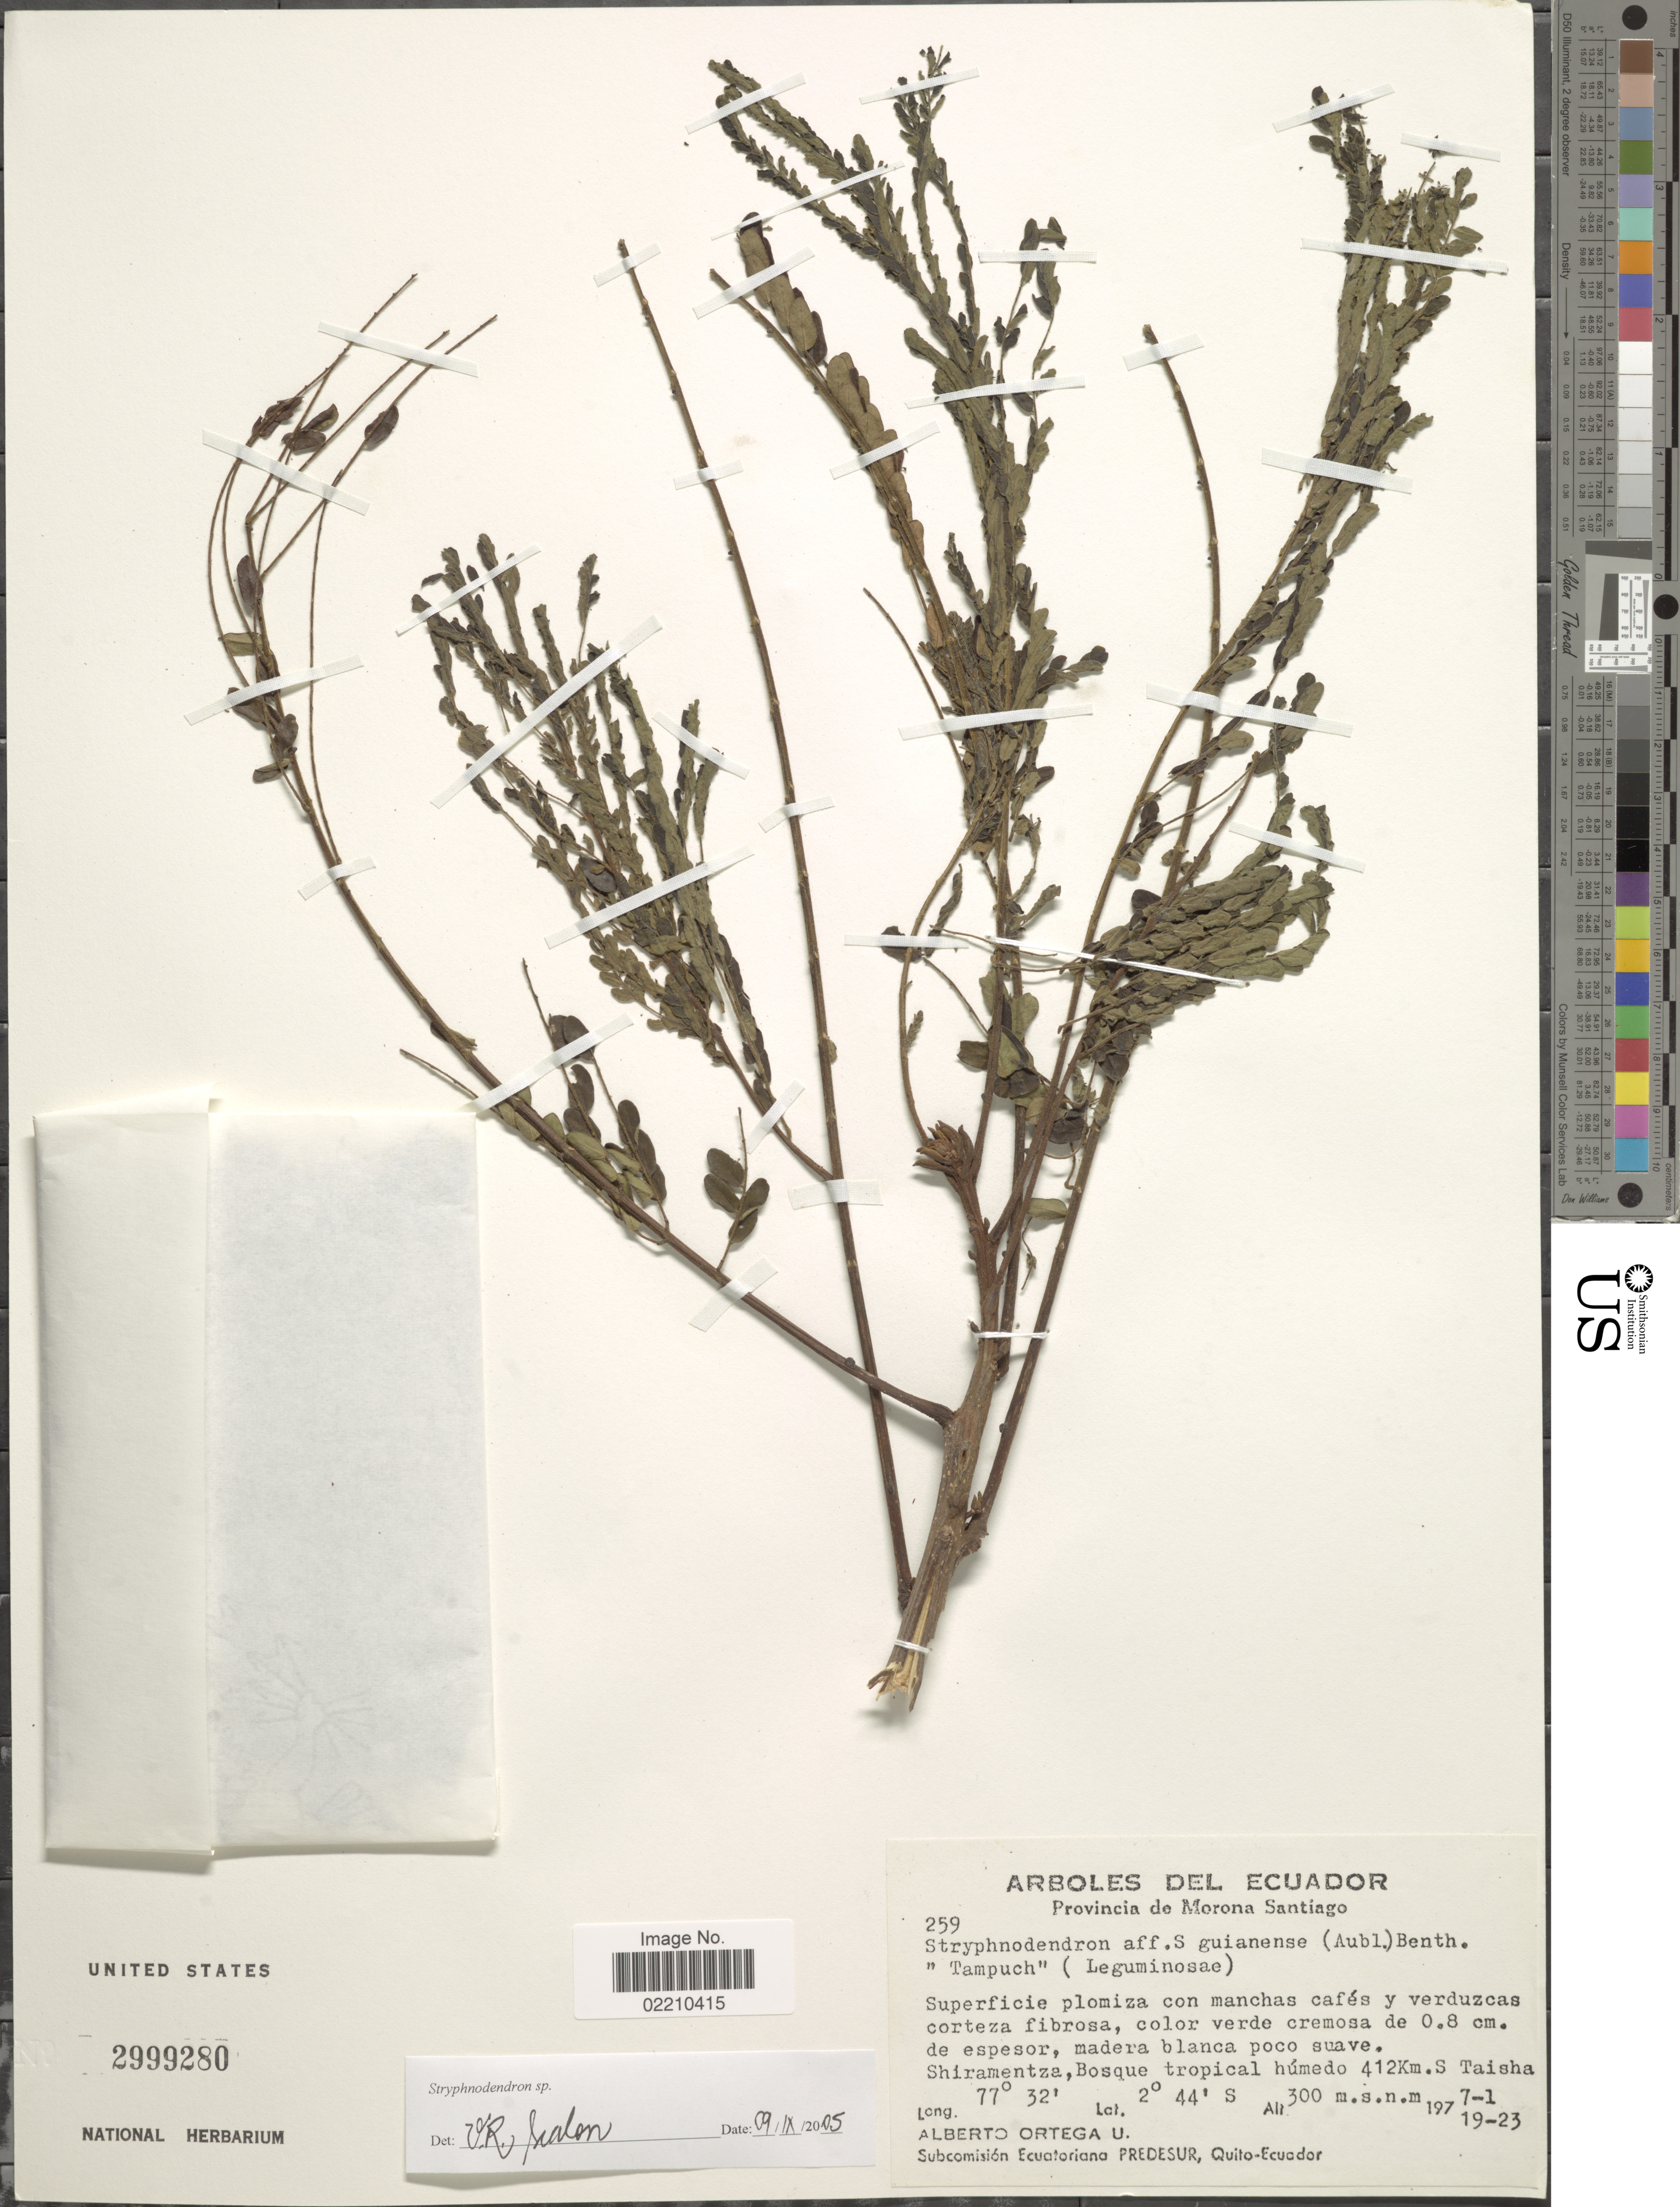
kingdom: Plantae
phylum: Tracheophyta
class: Magnoliopsida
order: Fabales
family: Fabaceae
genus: Stryphnodendron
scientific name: Stryphnodendron sp.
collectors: A. T. Ortega U.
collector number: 259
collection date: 1977-01-19/1977-01-23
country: Ecuador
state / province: Morona-Santiago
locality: Shiramentza, Bosque tropical húmedo 412Km S Taisha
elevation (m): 300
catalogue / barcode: US 2999280